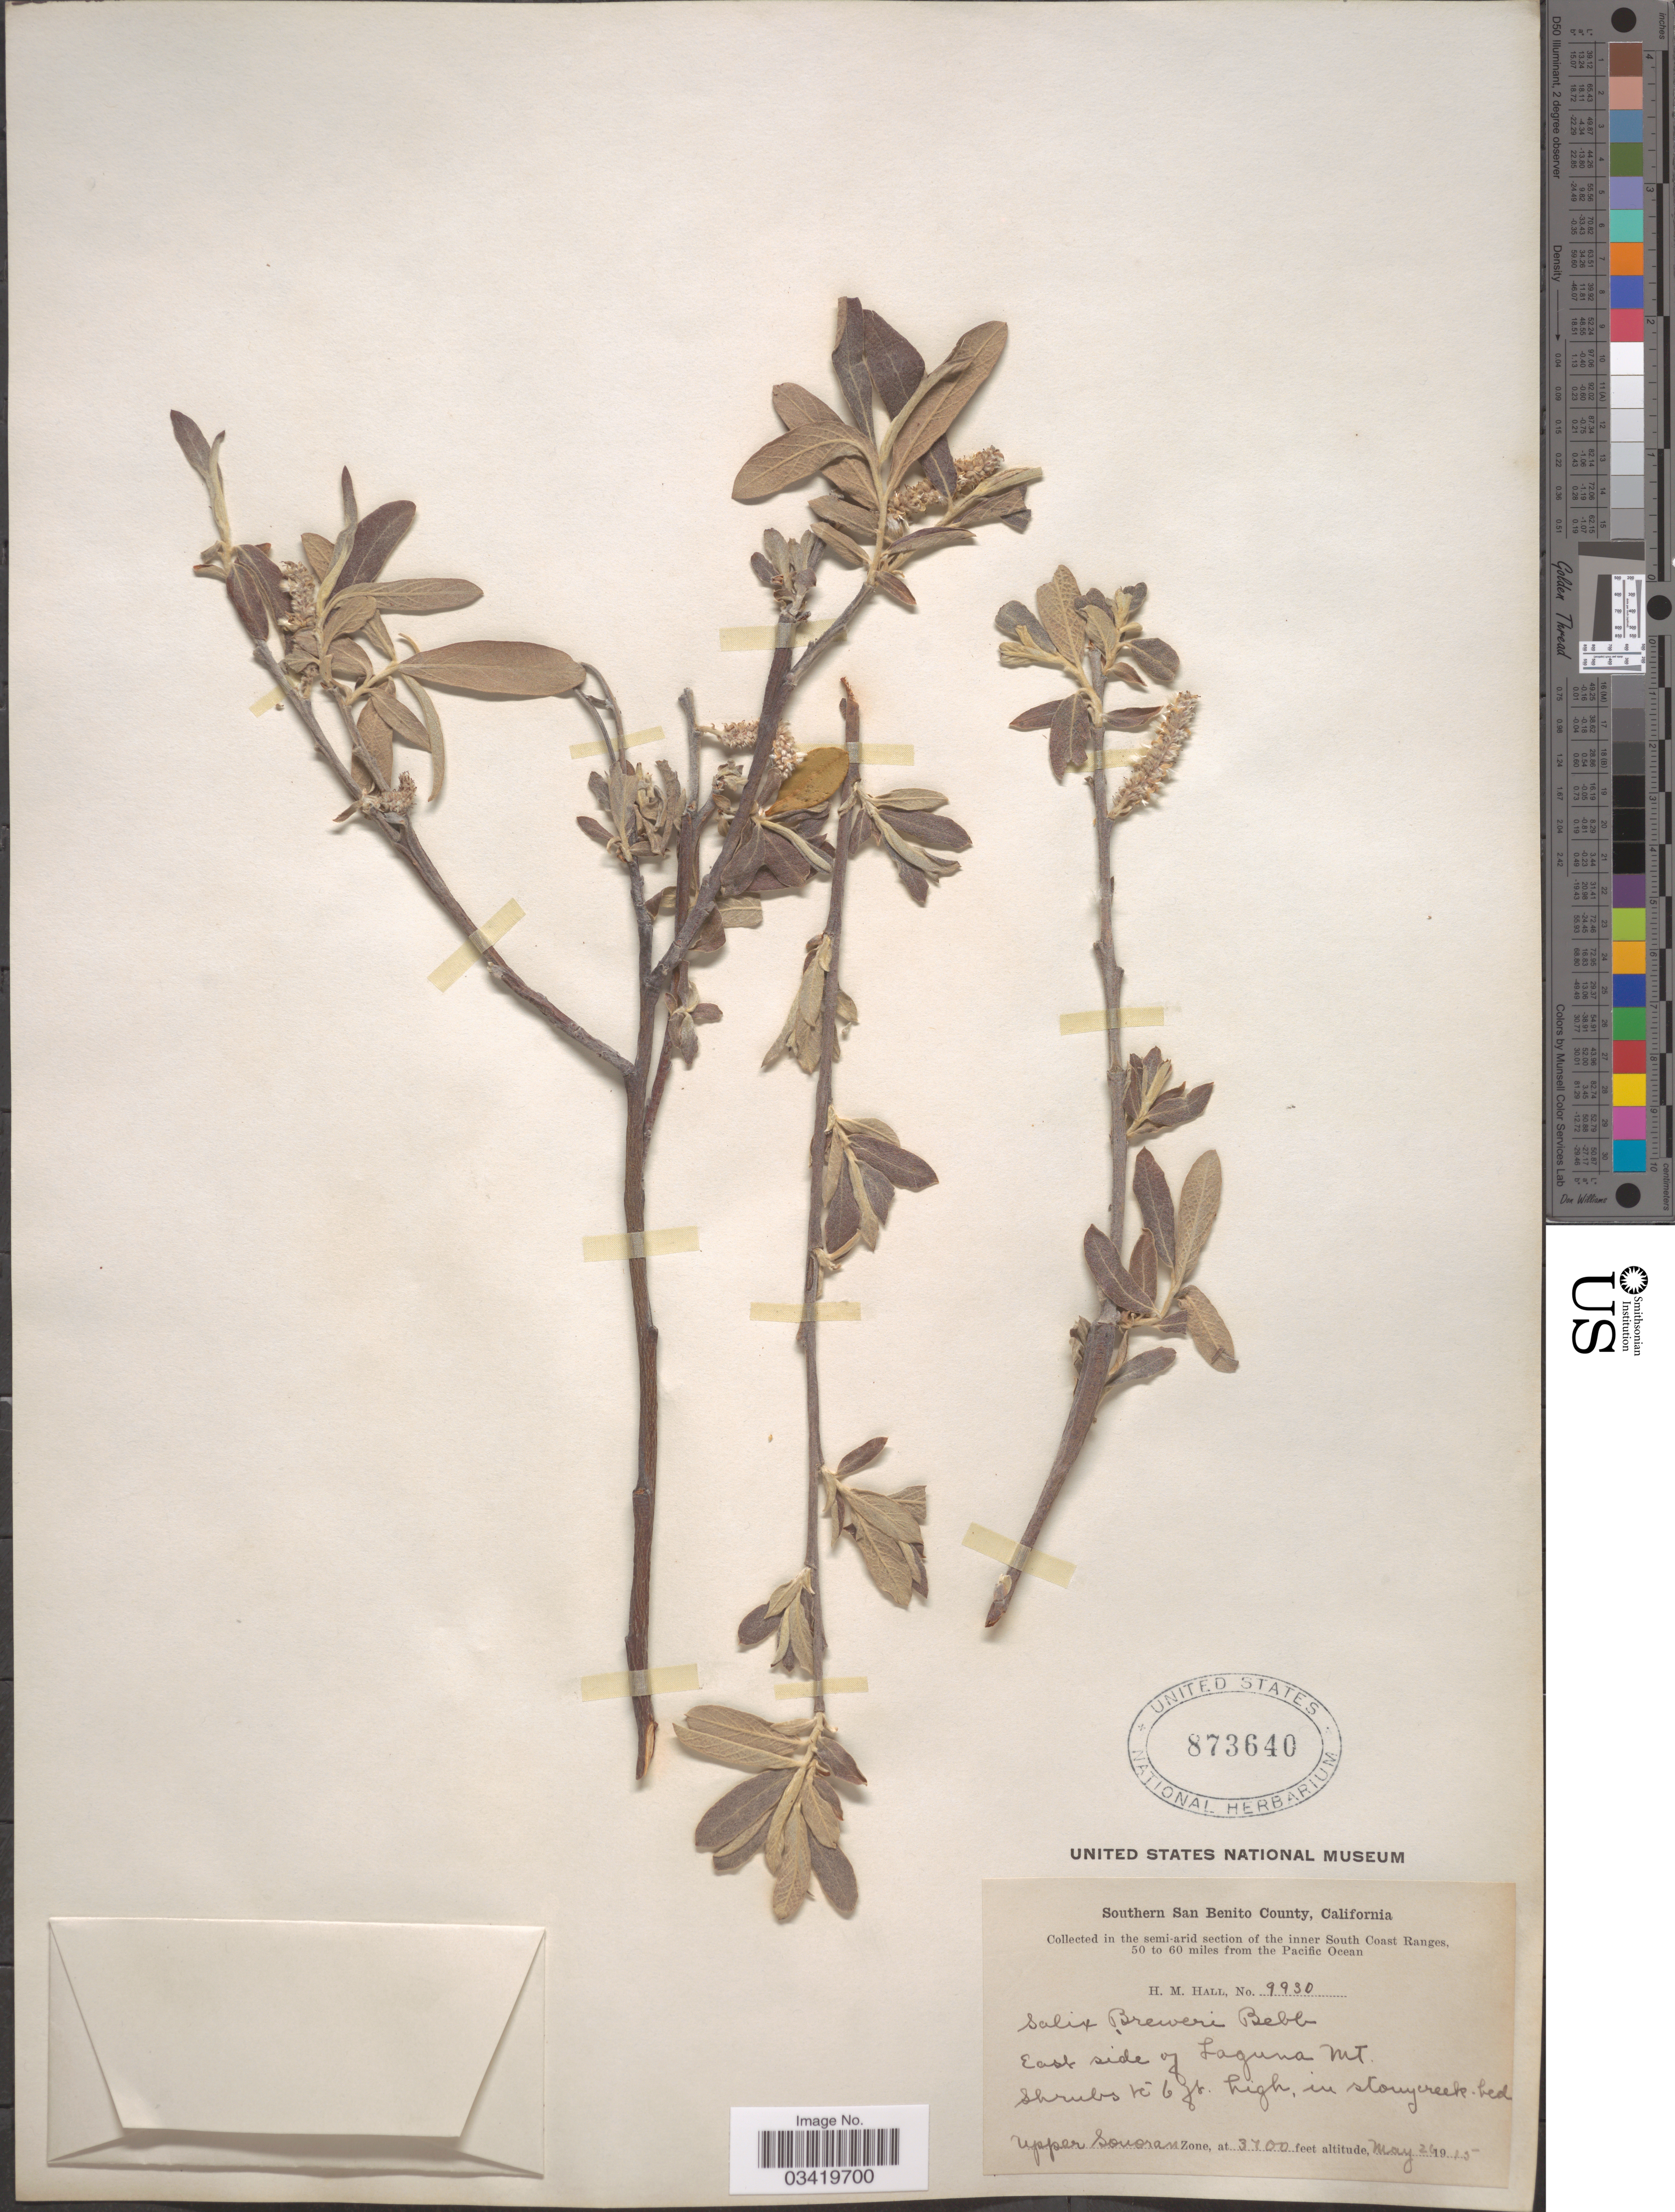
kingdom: Plantae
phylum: Tracheophyta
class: Magnoliopsida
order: Malpighiales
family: Salicaceae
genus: Salix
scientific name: Salix breweri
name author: Bebb in S. Watson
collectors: H. M. Hall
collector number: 9930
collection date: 1915-05-26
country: United States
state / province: California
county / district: San Benito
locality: Southern San Benito County. In the semi-arid section of the inner South Coast Ranges, 50 to 60 miles from the Pacific Ocean. East side of Laguna Mt. Upper Sonoran Zone.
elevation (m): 1128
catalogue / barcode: US 873640